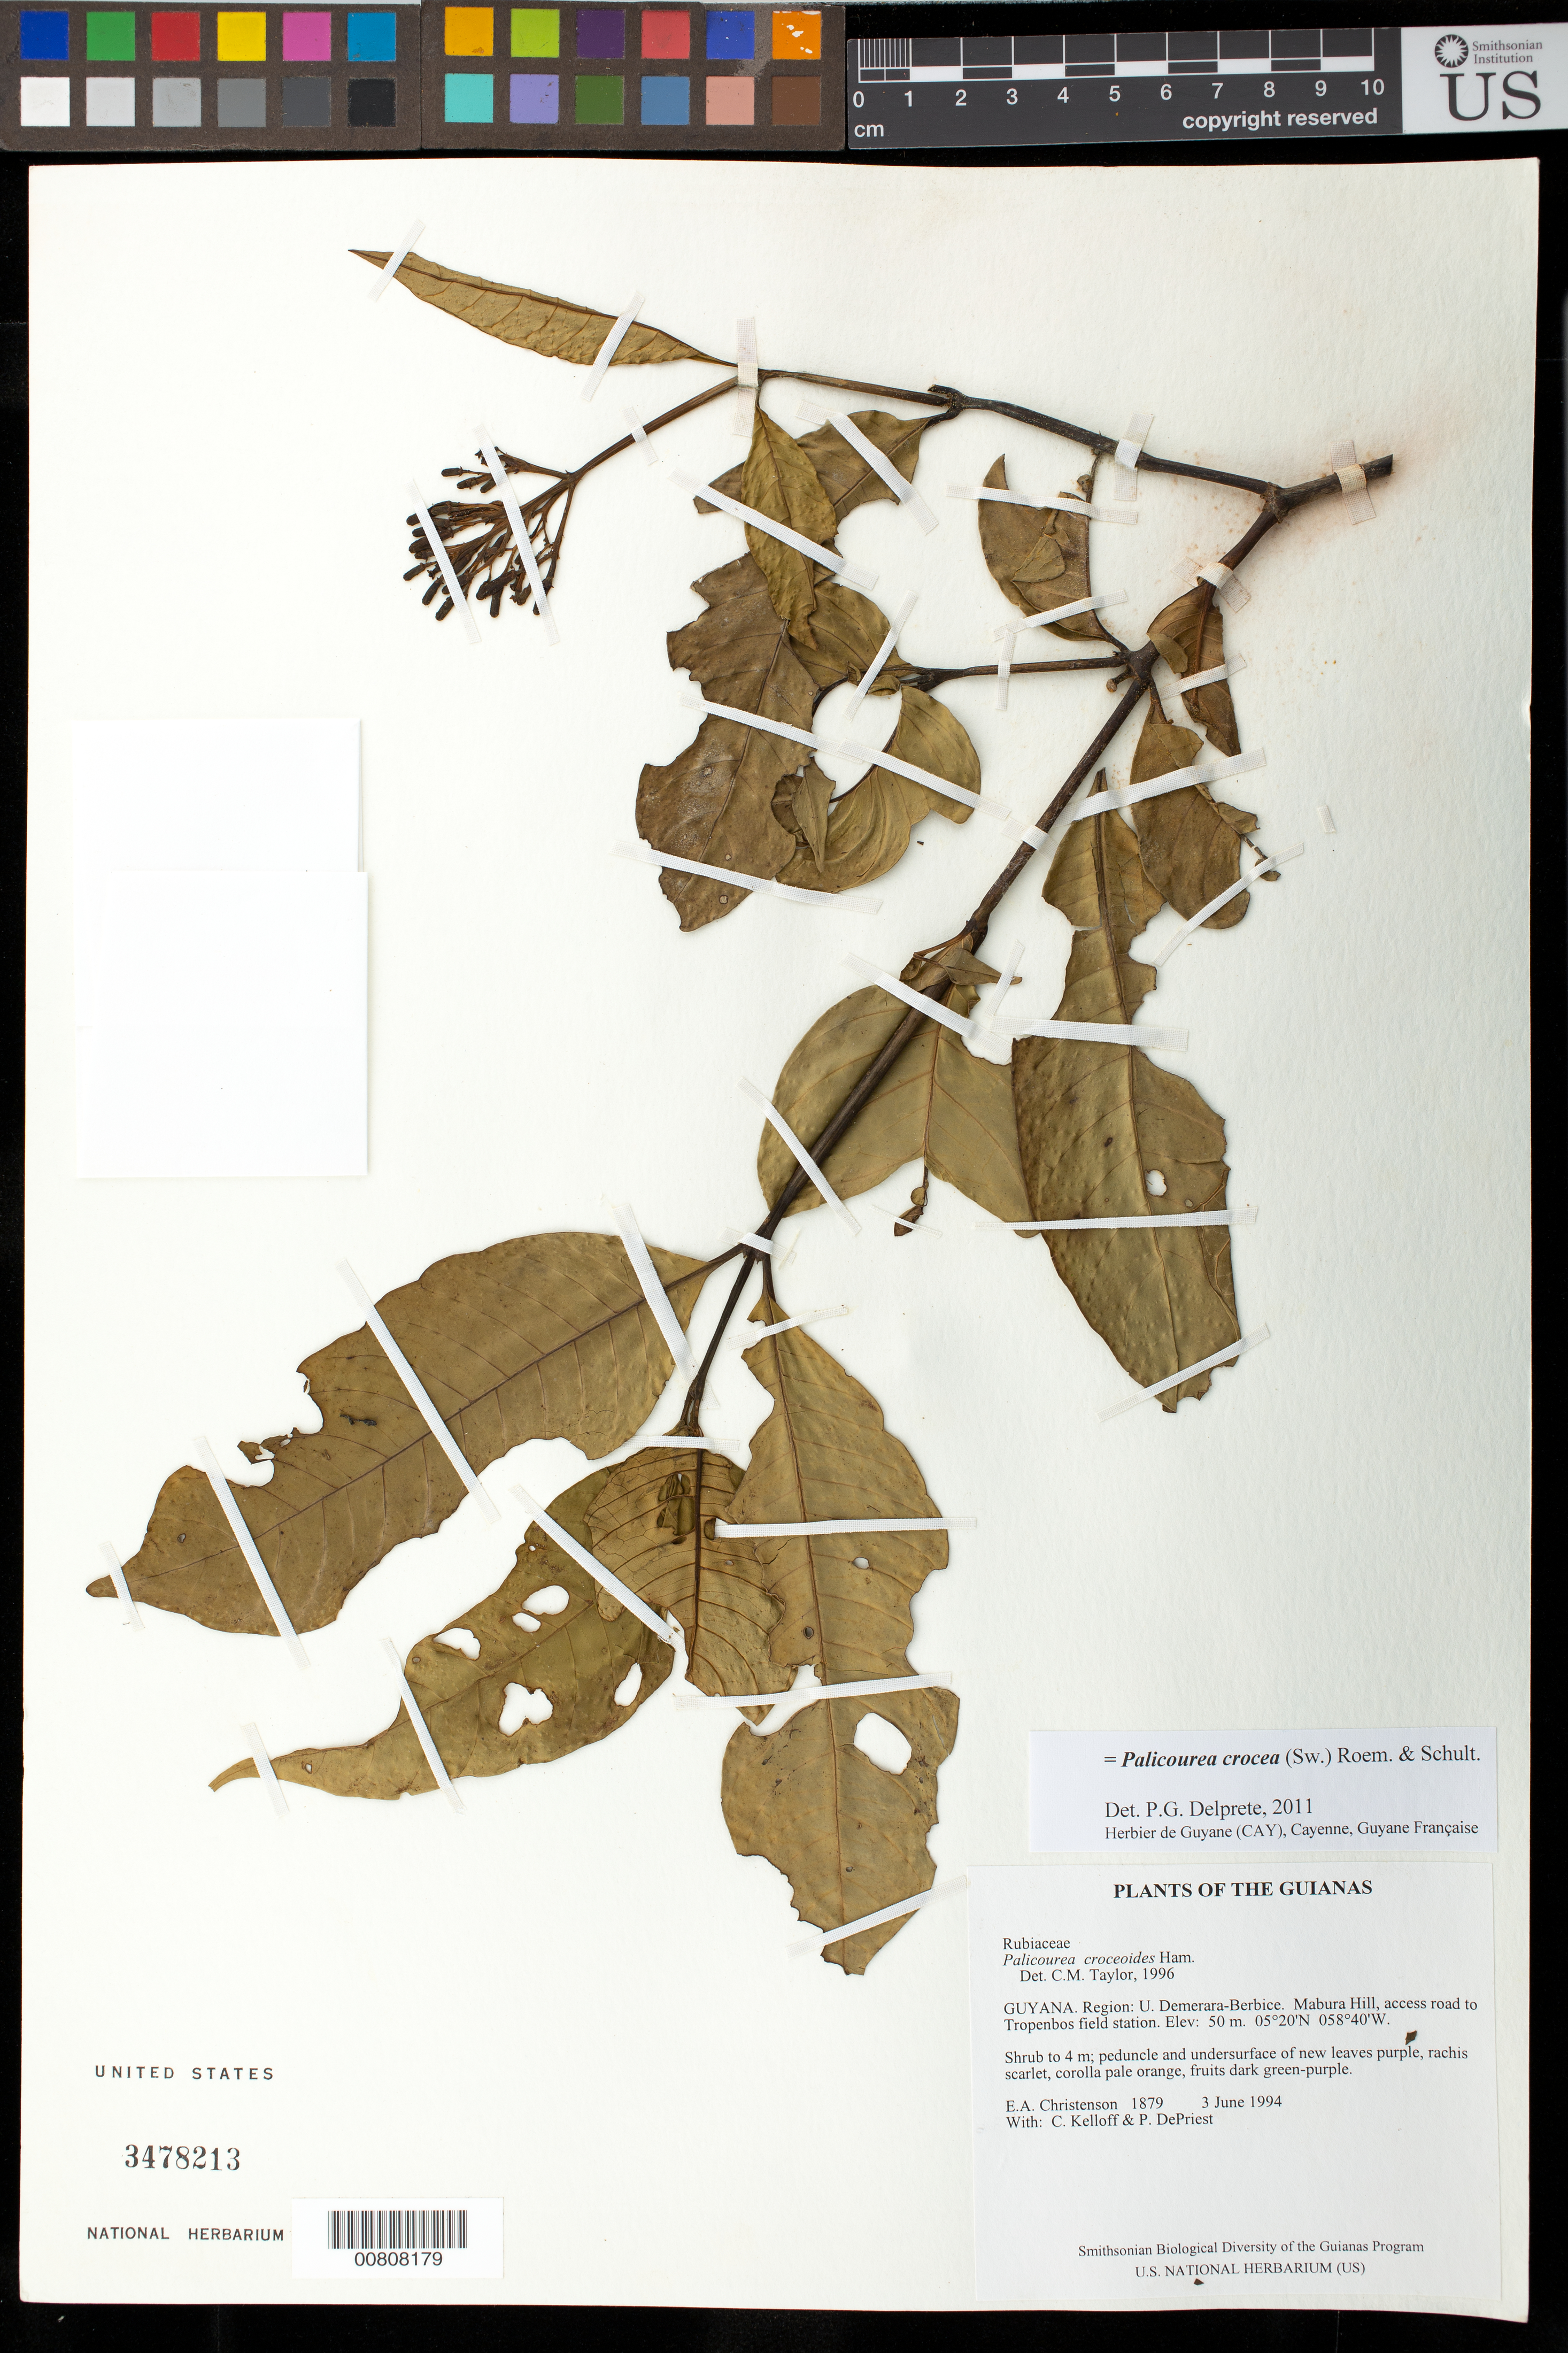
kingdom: Plantae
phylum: Tracheophyta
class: Magnoliopsida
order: Gentianales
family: Rubiaceae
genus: Palicourea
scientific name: Palicourea crocea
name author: (Sw.) Schult.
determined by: Delprete, P. G., Herb. de Guyane Cay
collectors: E. A. Christenson, C. L. Kelloff & P. DePriest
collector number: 1879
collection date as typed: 3 June 1994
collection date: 1994-06-03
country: Guyana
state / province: U. Demerara-Berbice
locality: Mabura Hill, access road to Tropenbos field station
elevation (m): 50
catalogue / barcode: US 3478213